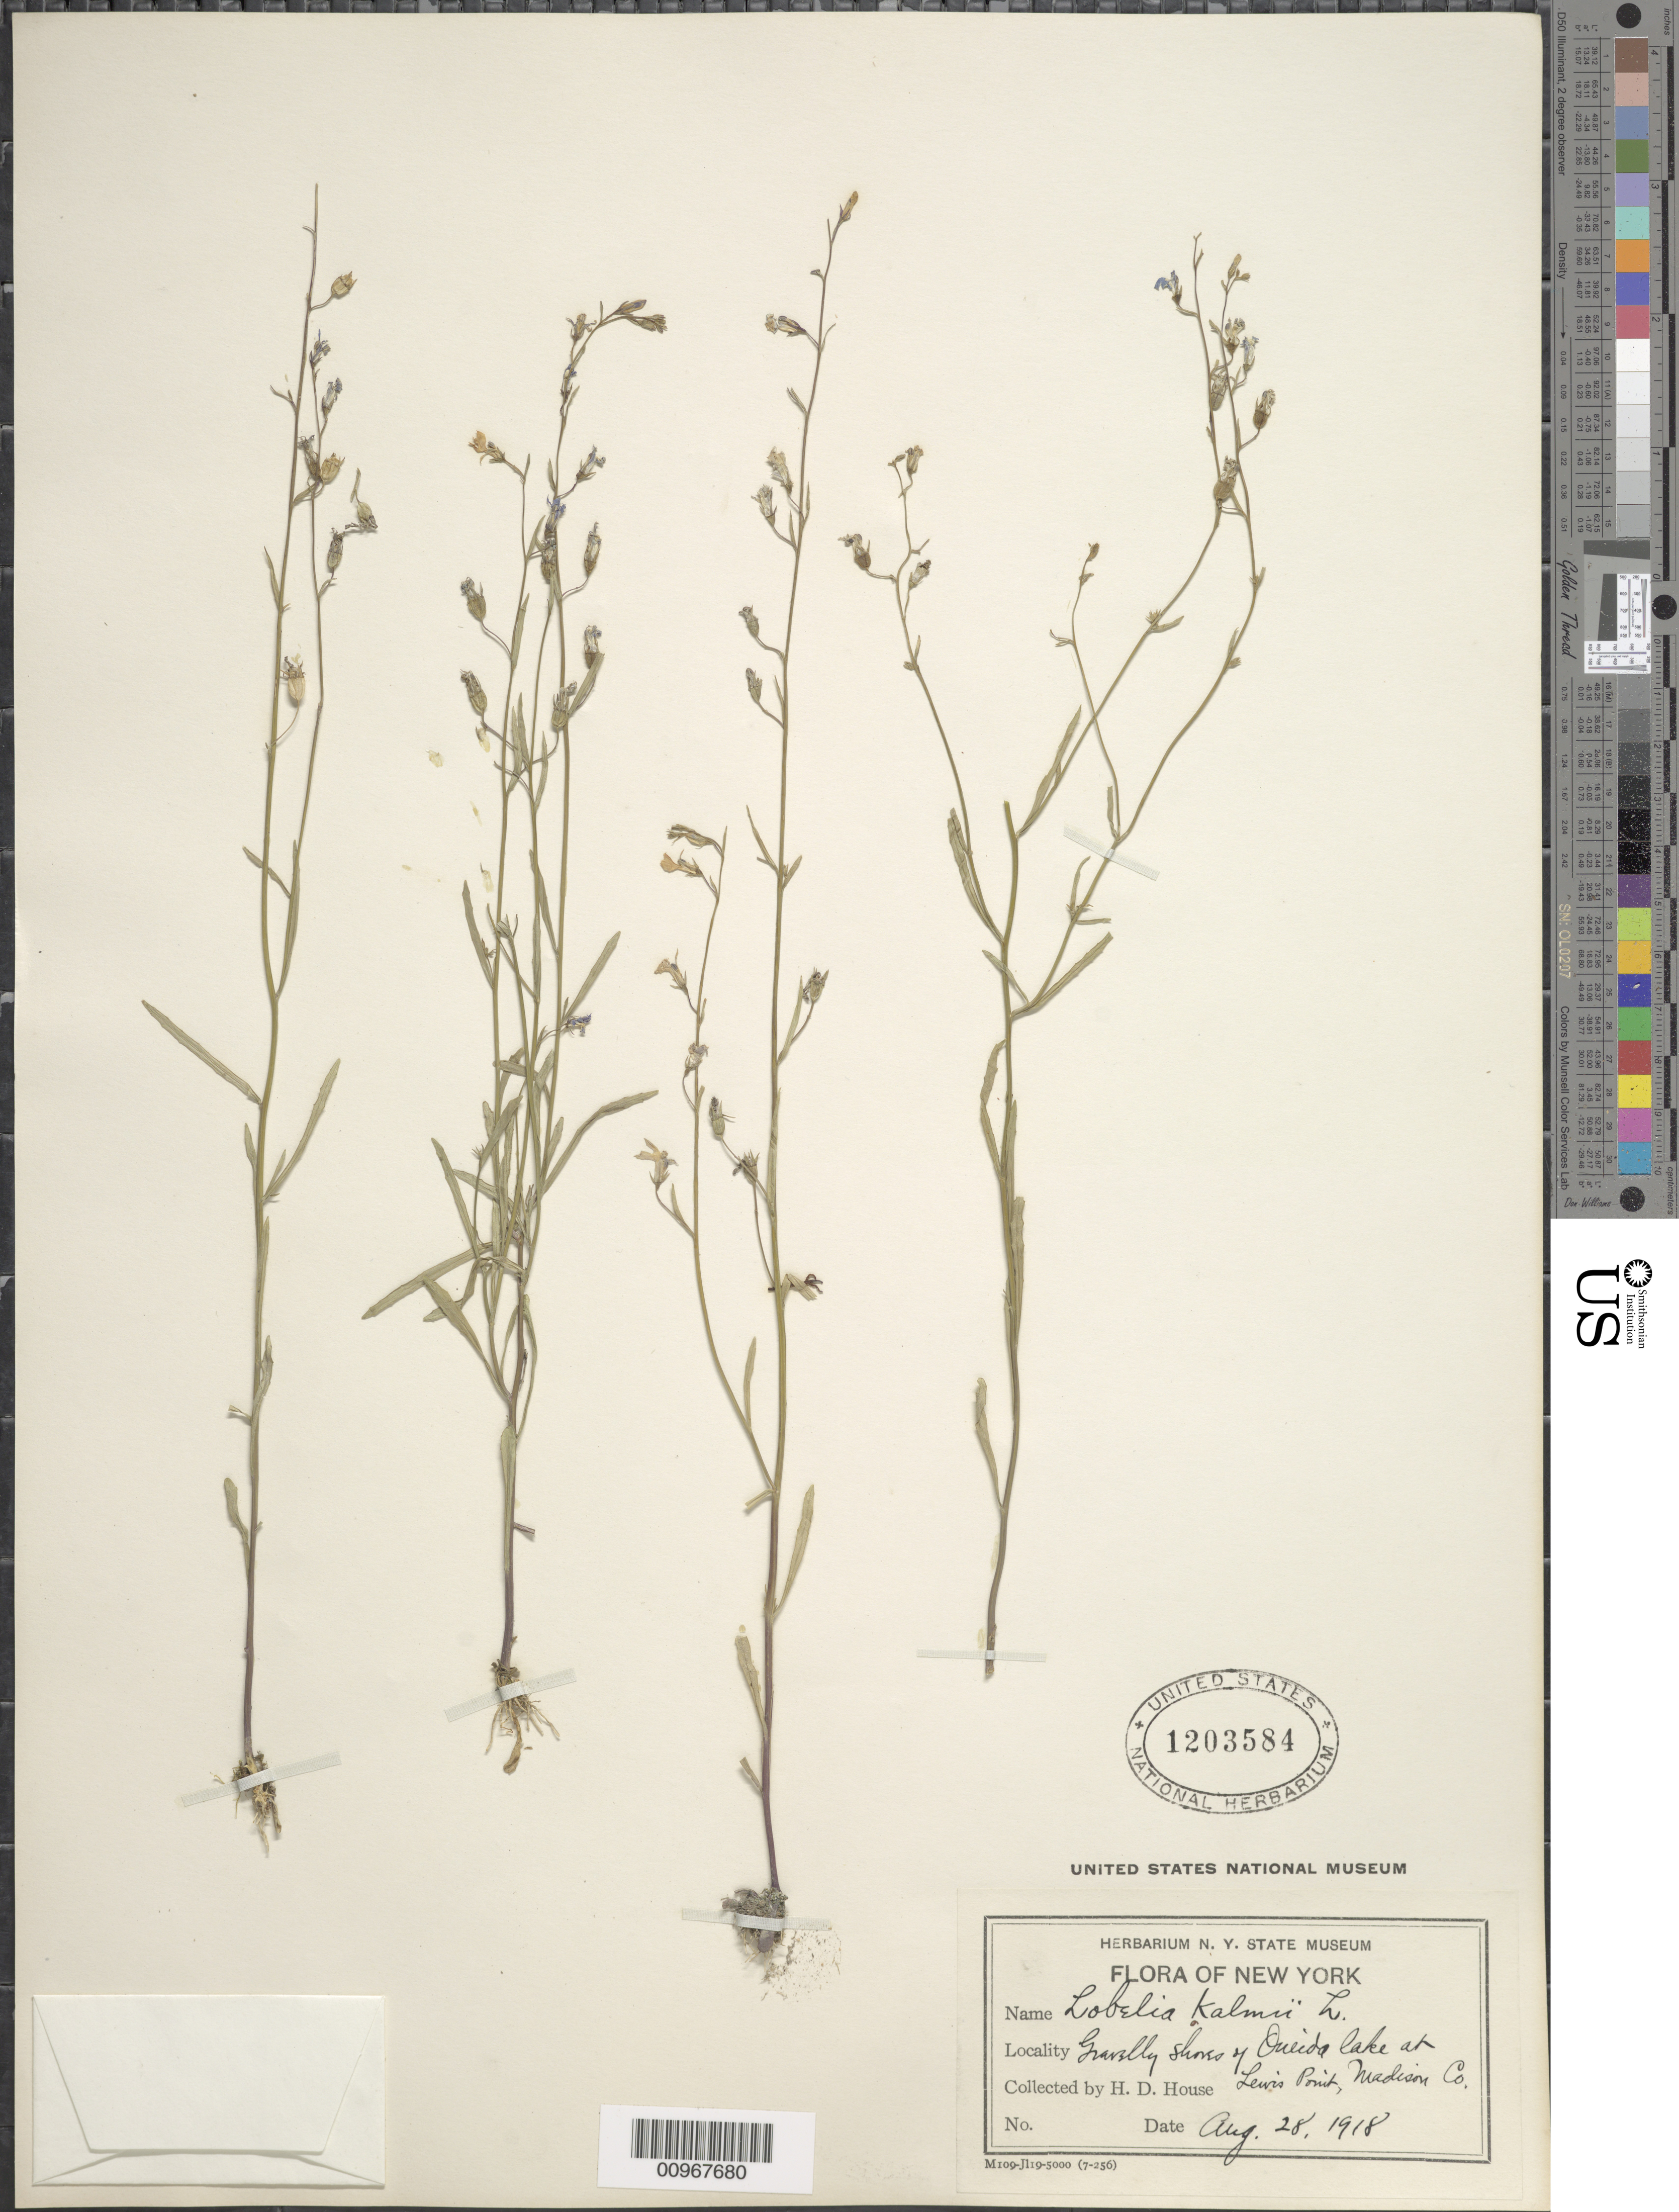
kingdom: Plantae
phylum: Tracheophyta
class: Magnoliopsida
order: Asterales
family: Campanulaceae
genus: Lobelia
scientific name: Lobelia kalmii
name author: L.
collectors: H. D. House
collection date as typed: Aug. 28, 1918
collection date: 1918-08-28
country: United States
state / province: New York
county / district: Madison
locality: Oneida Lake at Lewis Point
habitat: gravelly shores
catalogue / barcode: US 1203584